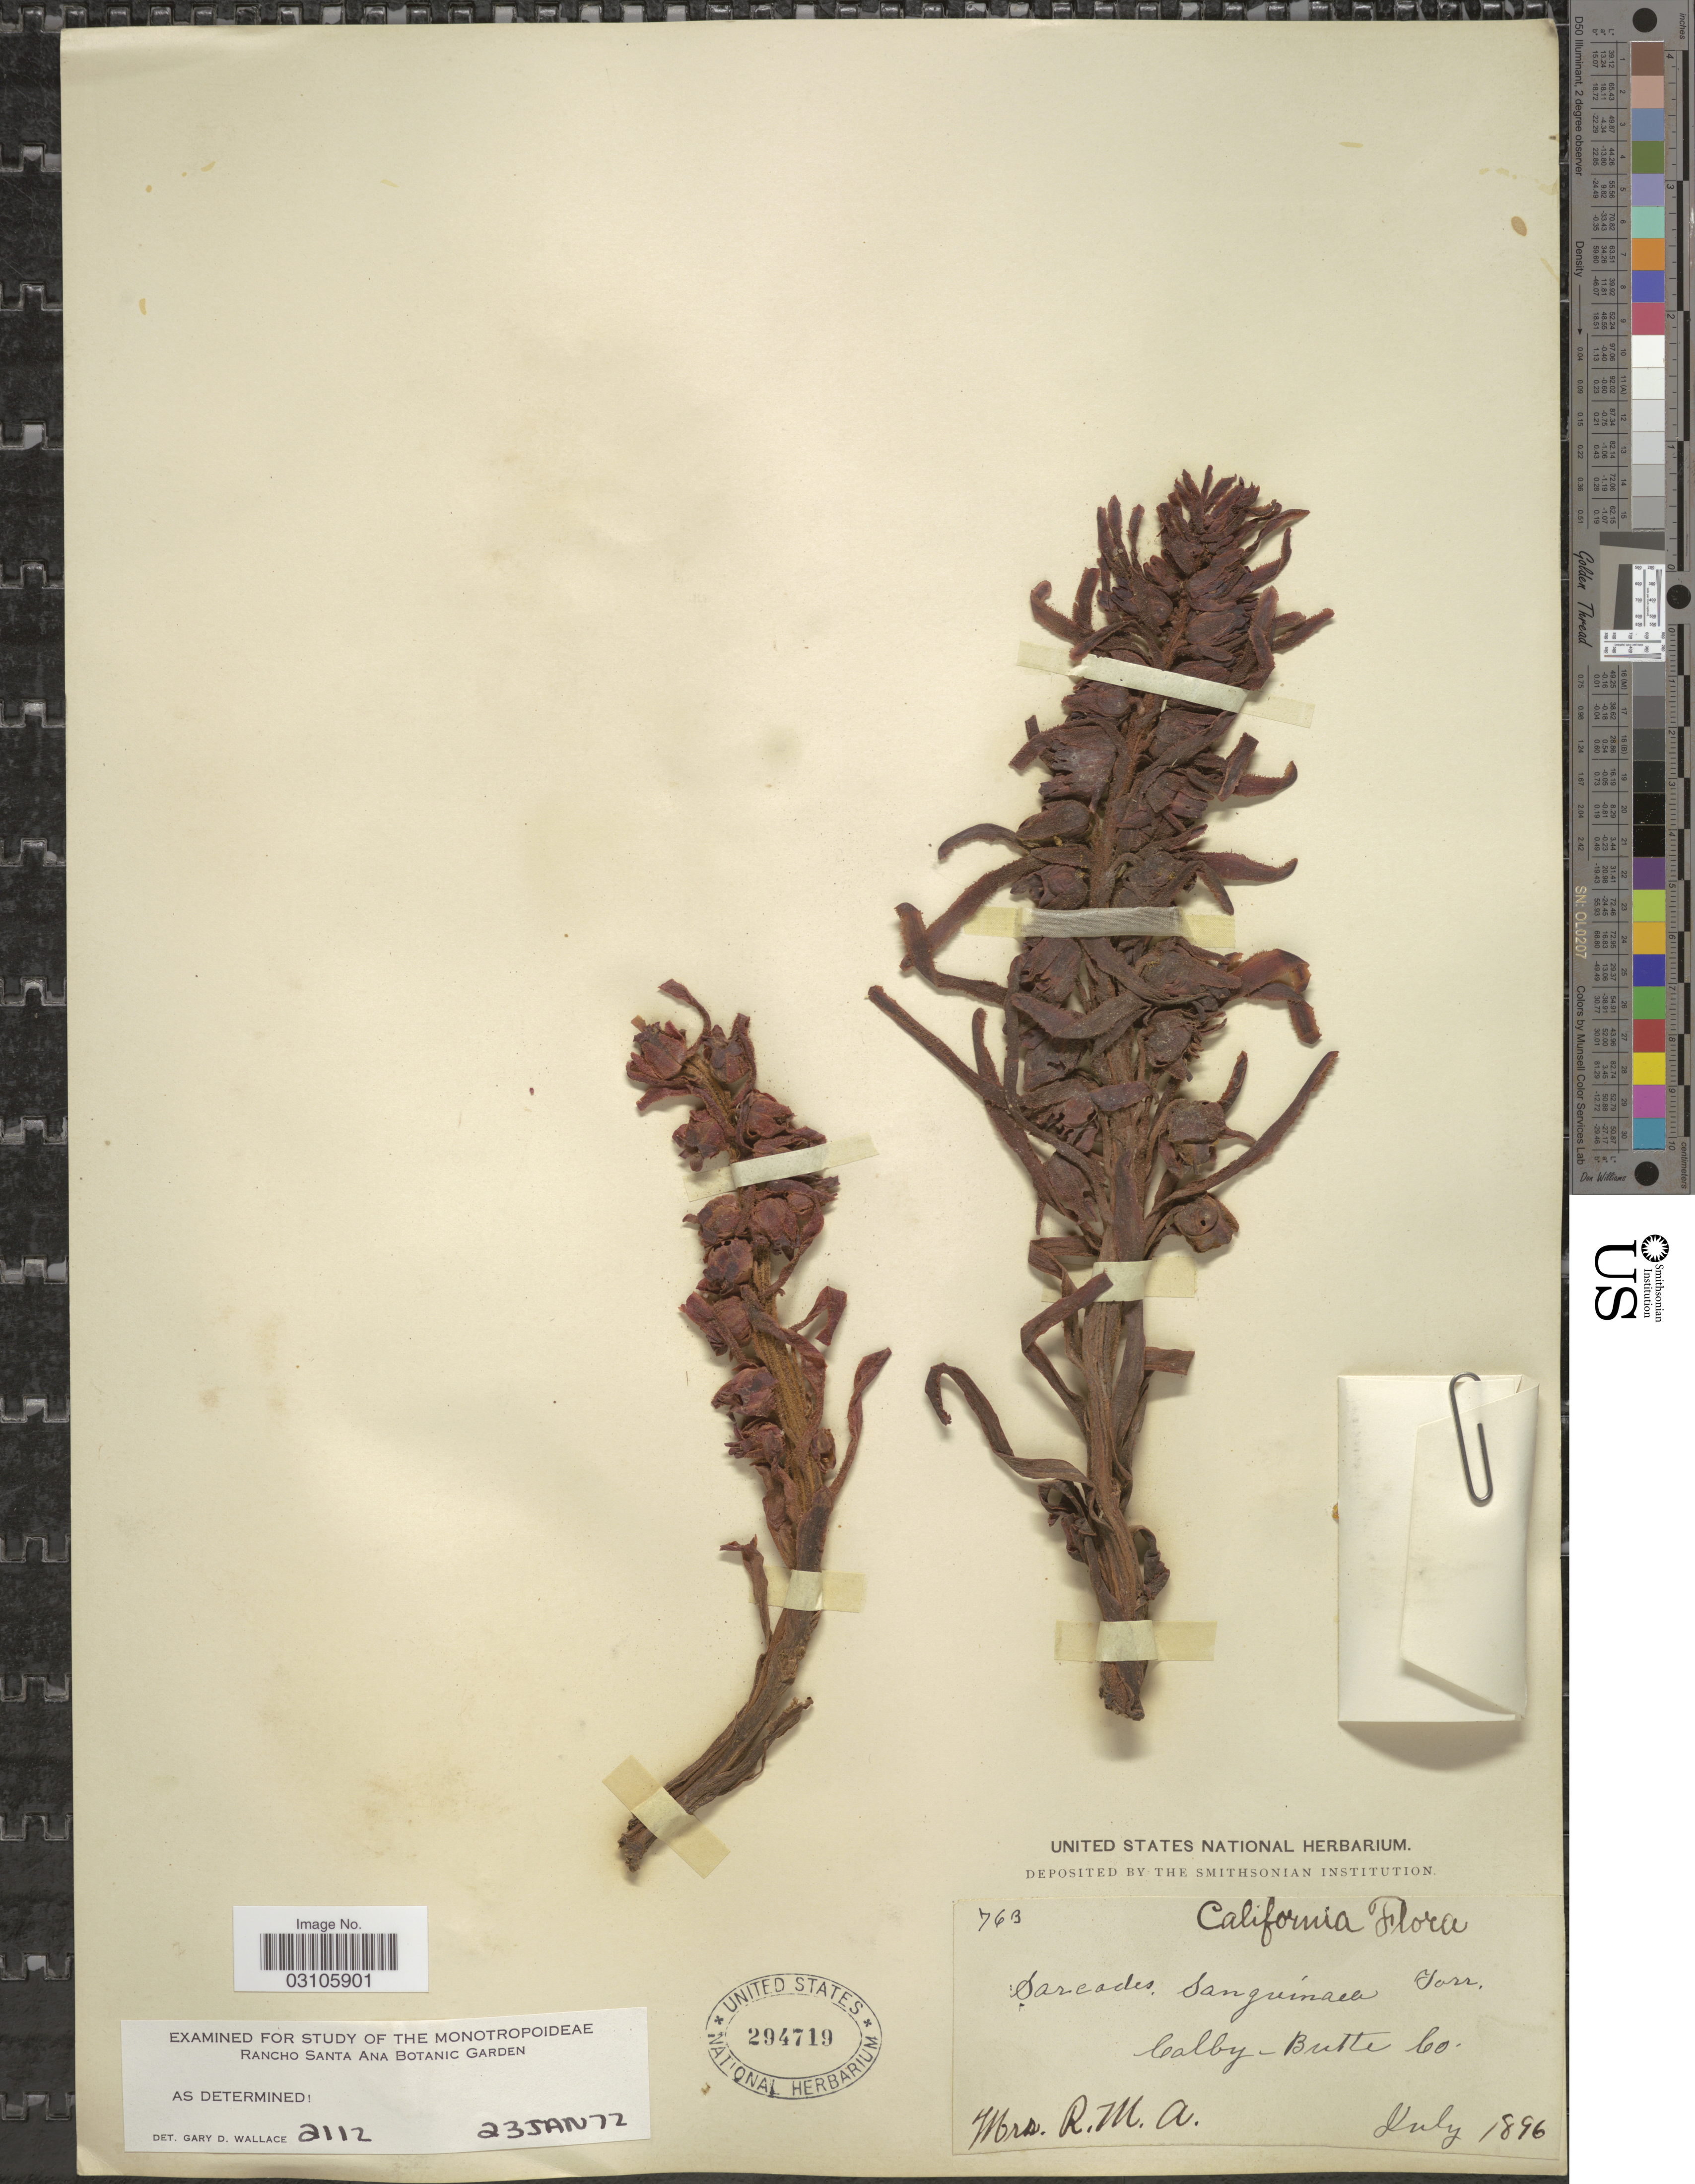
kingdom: Plantae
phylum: Tracheophyta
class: Magnoliopsida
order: Ericales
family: Ericaceae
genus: Sarcodes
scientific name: Sarcodes sanguinea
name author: Torr.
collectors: R. M. A.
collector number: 763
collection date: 1896-07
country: United States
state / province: California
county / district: Butte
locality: Colby-Butte Co.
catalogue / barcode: US 294719